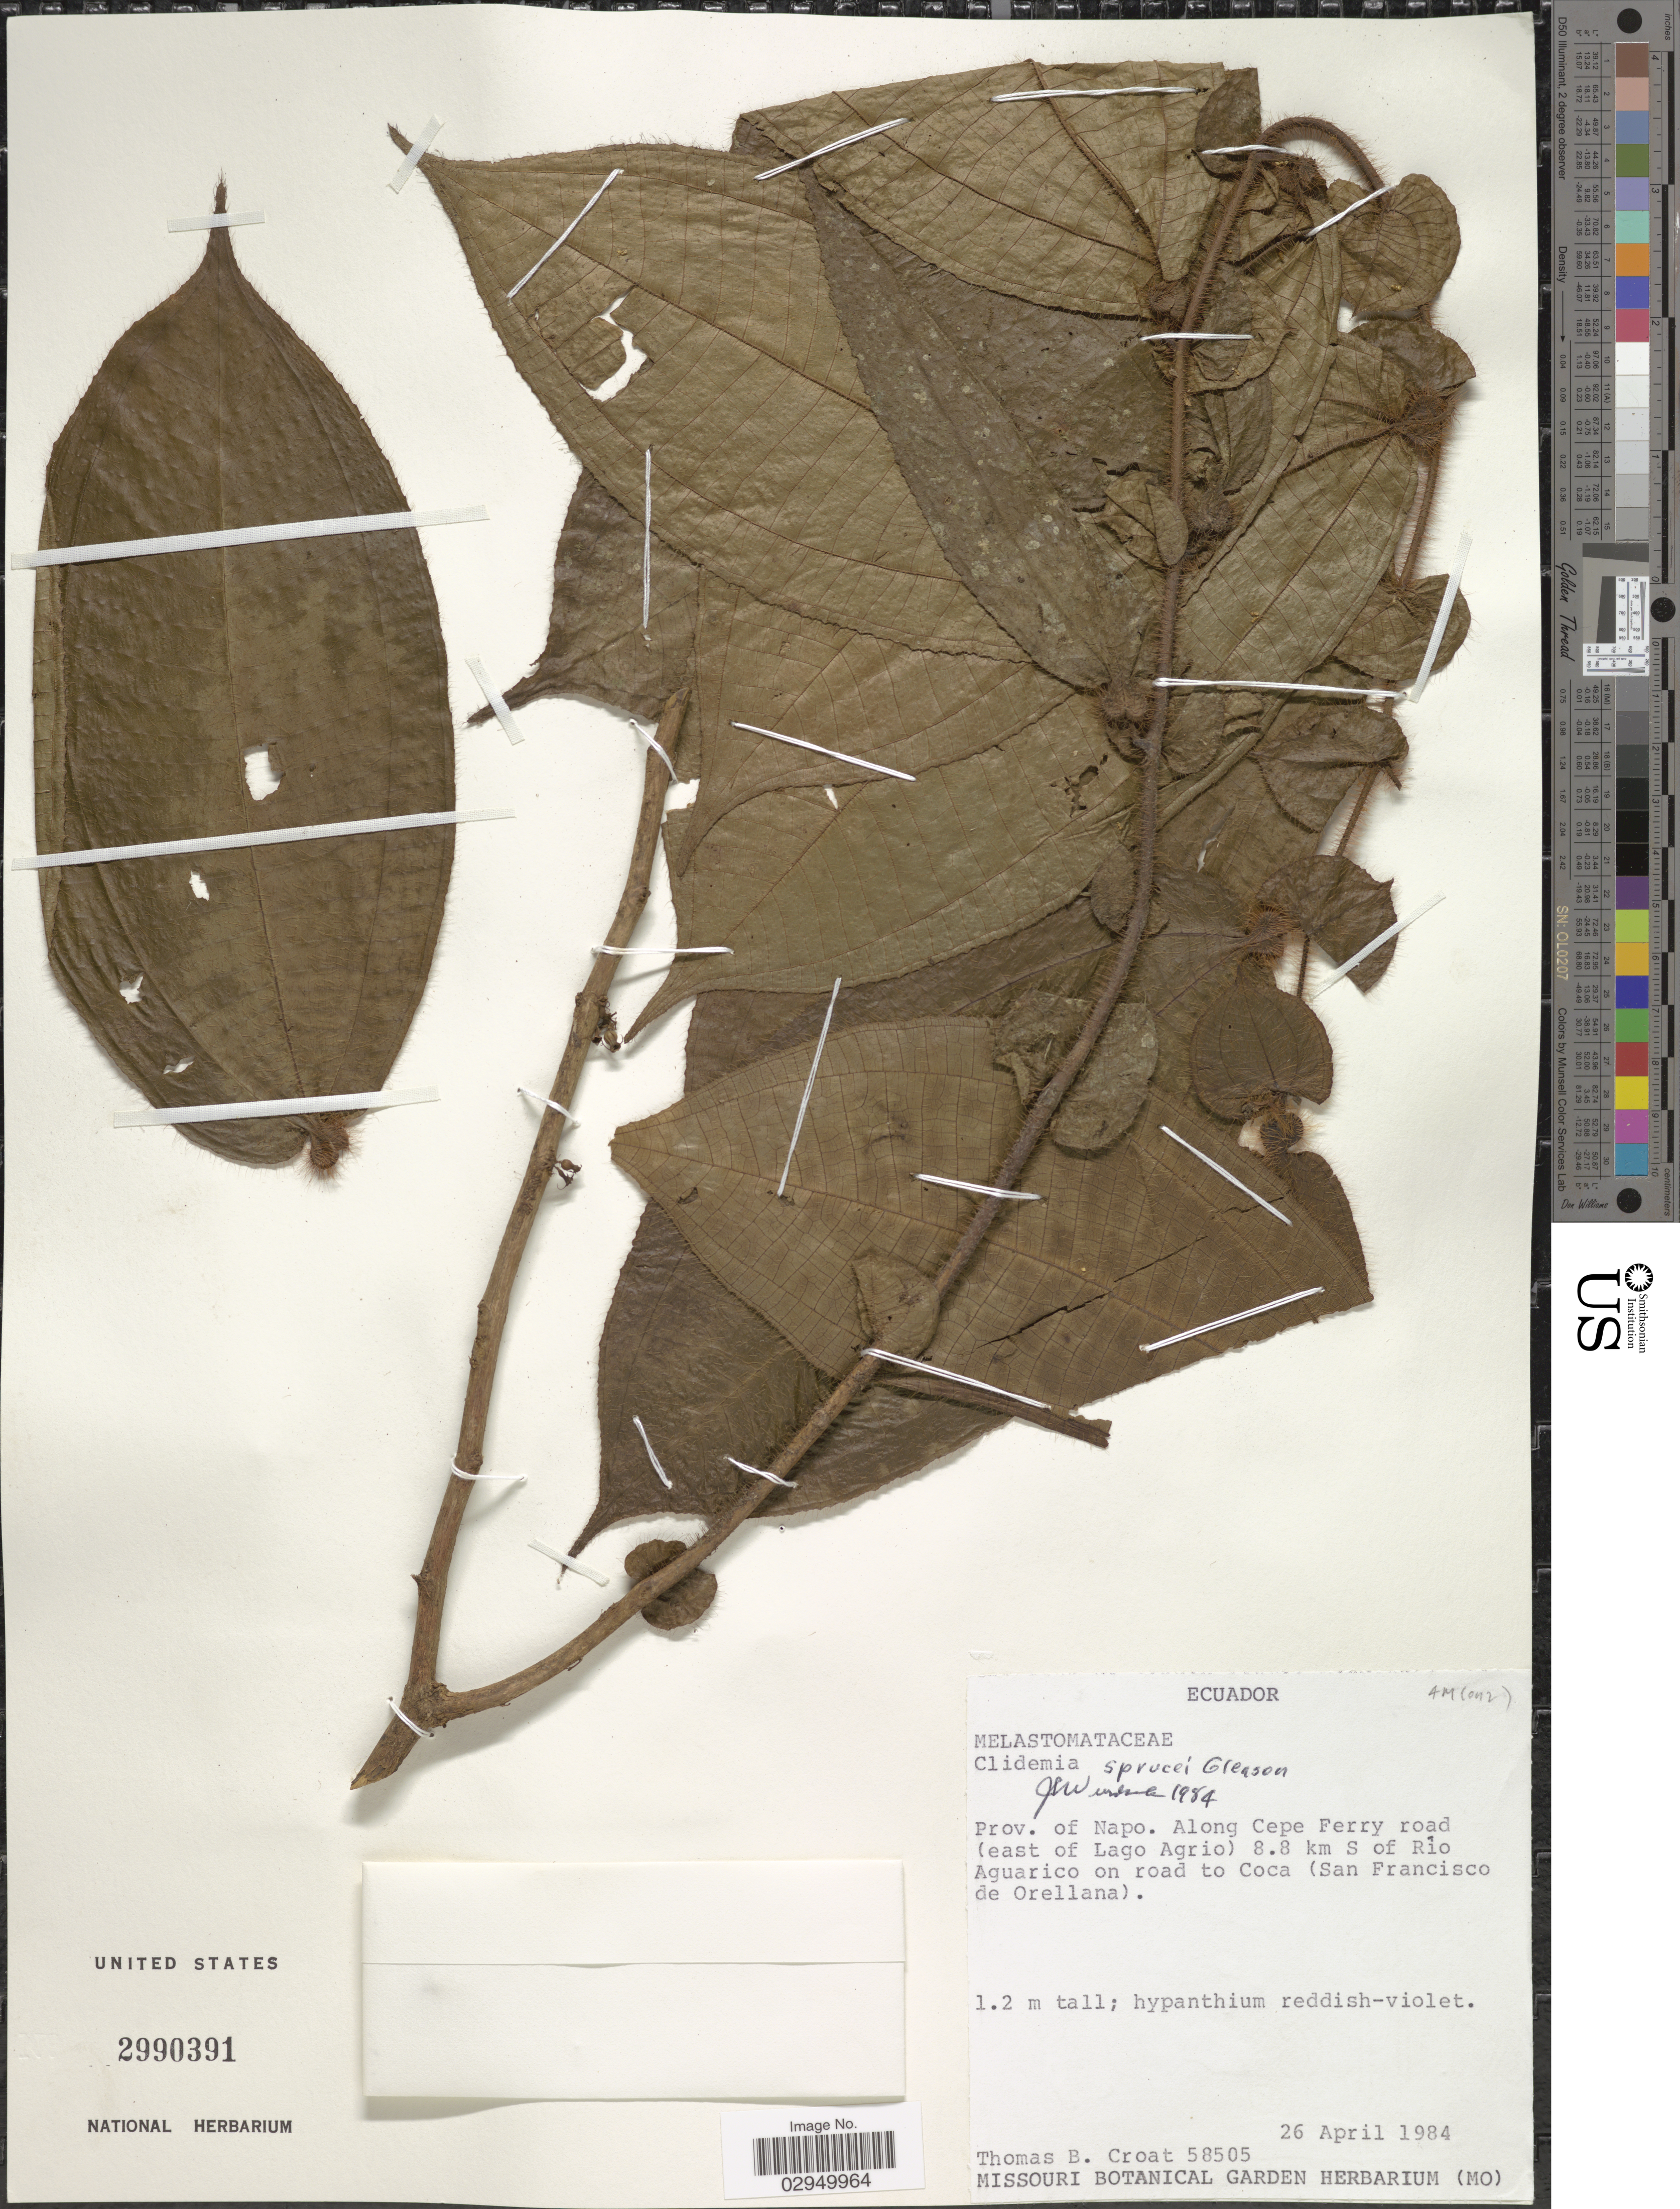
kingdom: Plantae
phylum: Tracheophyta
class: Magnoliopsida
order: Myrtales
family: Melastomataceae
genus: Clidemia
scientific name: Clidemia sprucei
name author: Gleason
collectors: T. B. Croat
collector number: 58505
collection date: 1984-04-26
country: Ecuador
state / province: Napo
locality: Along Cepe Ferry road (east of Lago Agrio) 8.8 km S of Río Aguarico on road to Coca (San Francisco de Orellana).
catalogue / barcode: US 2990391